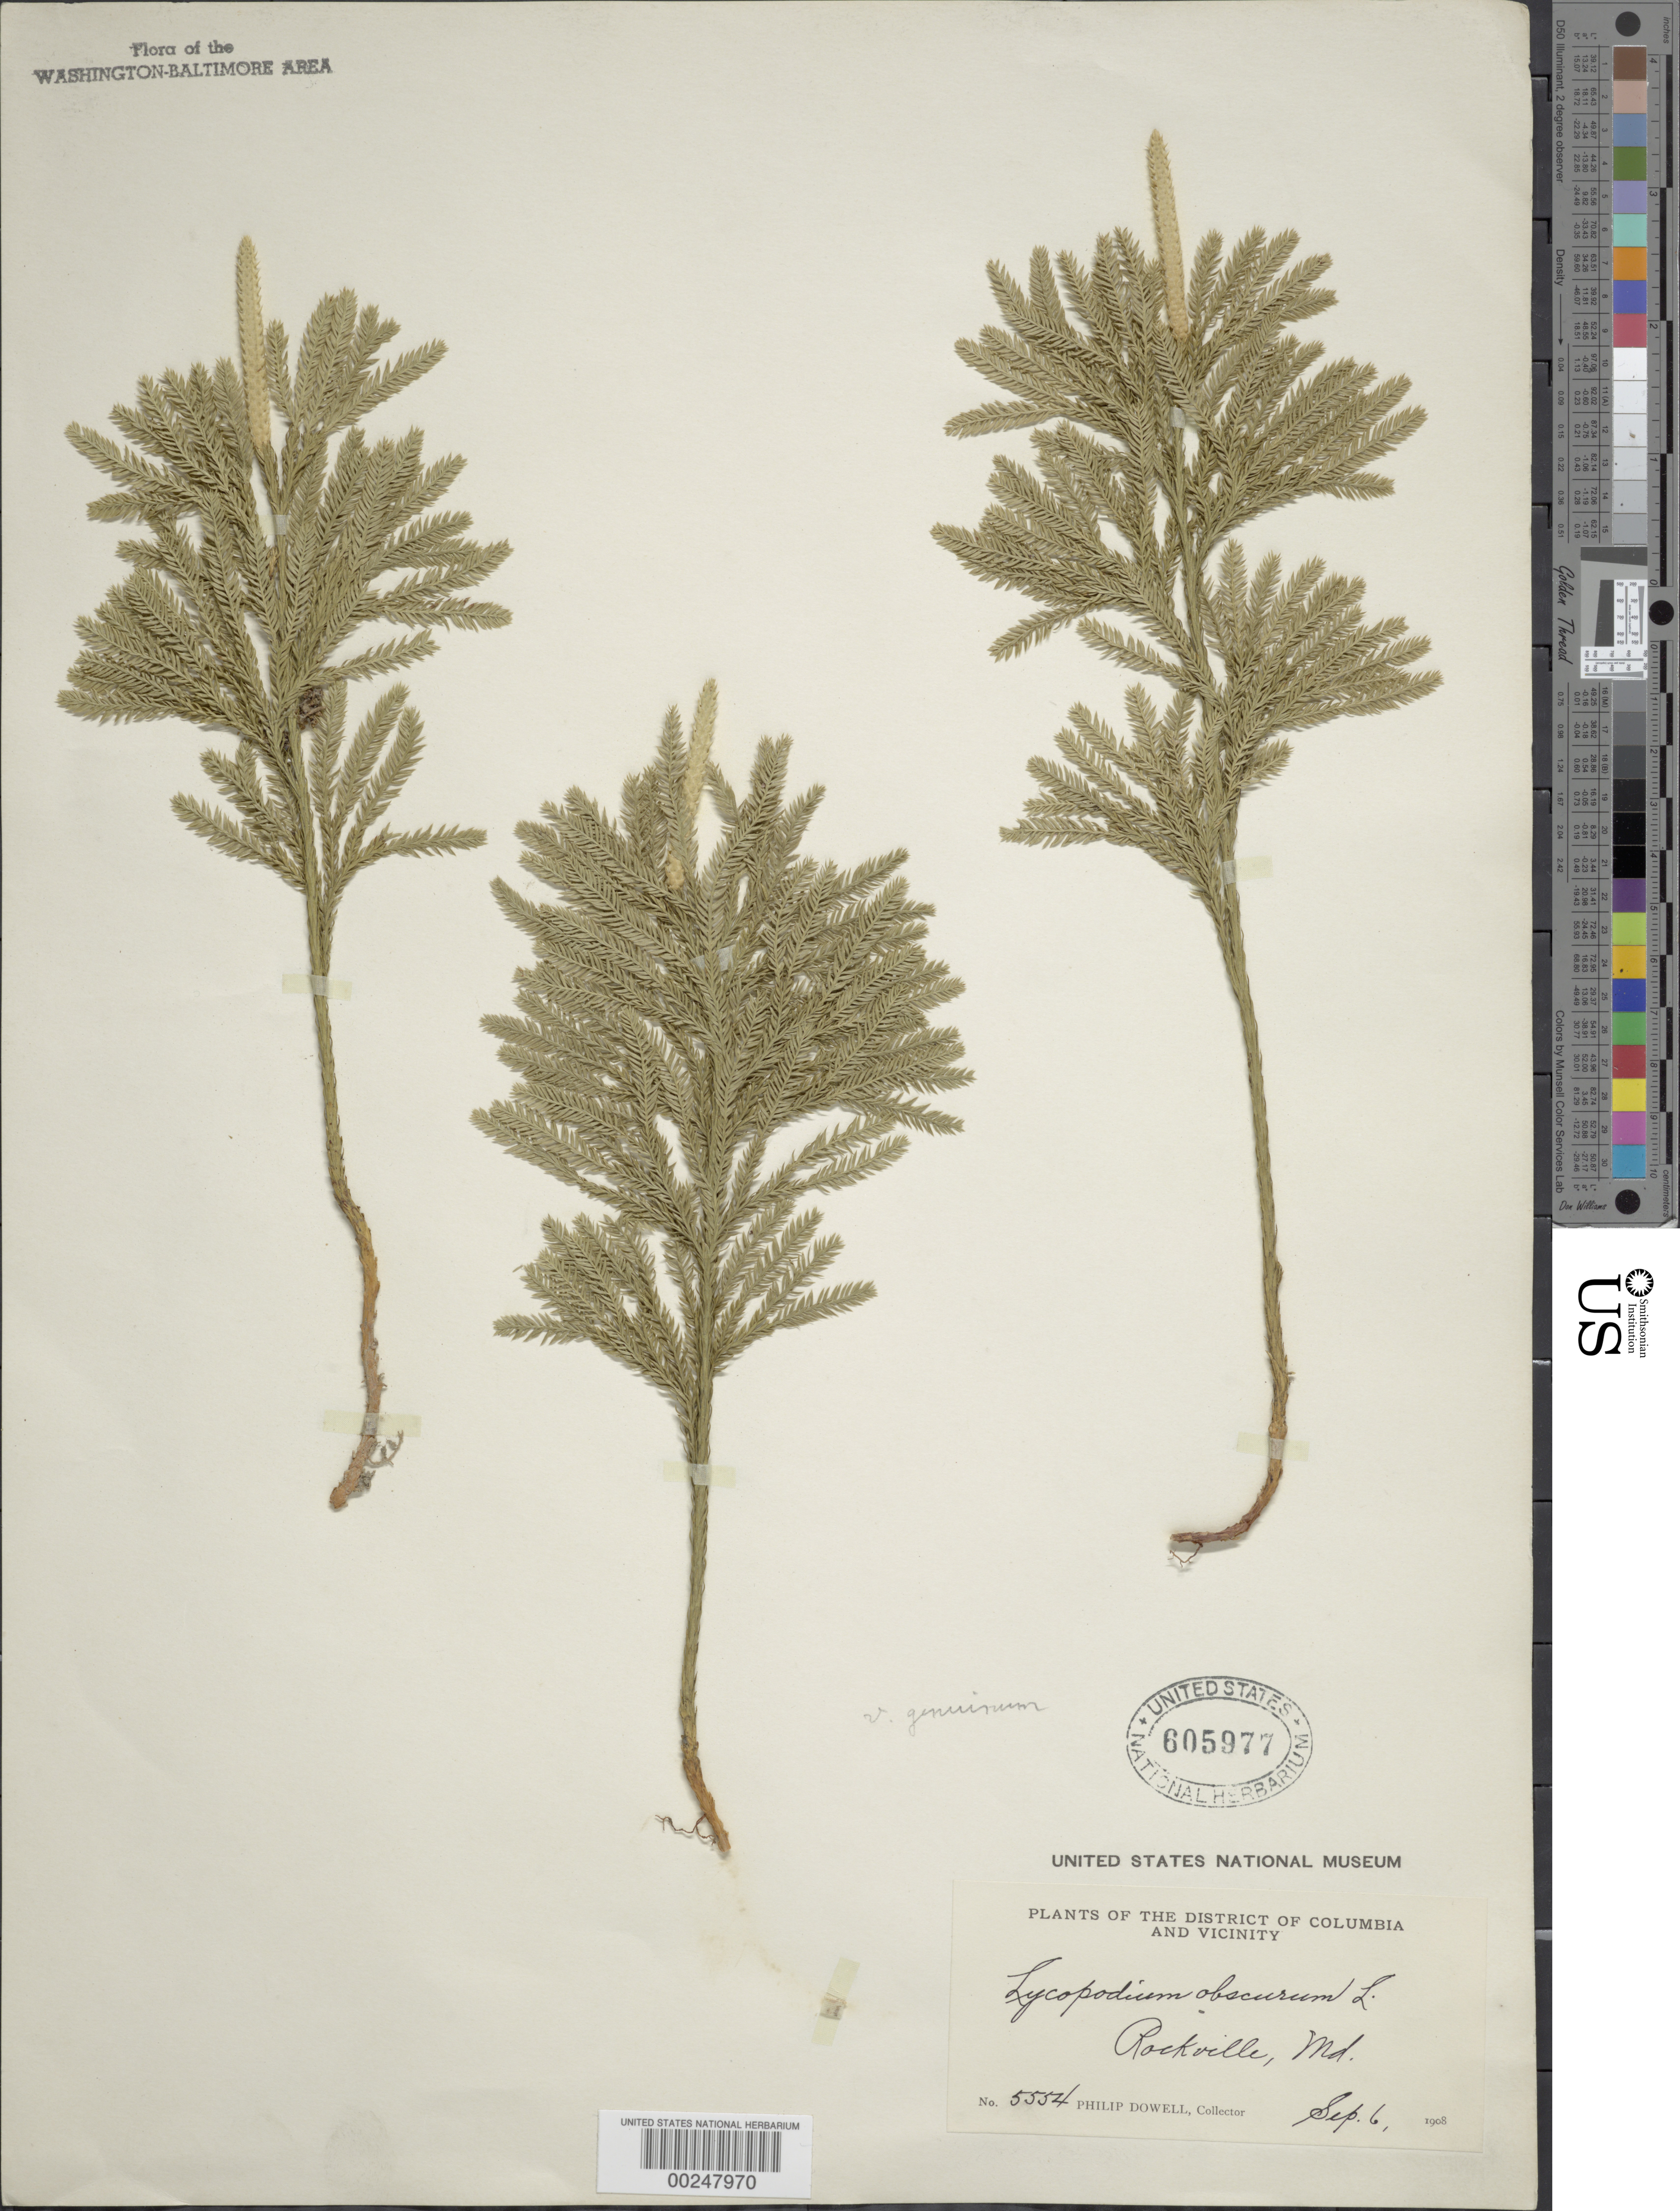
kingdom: Plantae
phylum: Tracheophyta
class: Lycopodiopsida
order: Lycopodiales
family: Lycopodiaceae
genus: Dendrolycopodium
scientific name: Dendrolycopodium obscurum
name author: (L.) A. Haines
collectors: P. Dowell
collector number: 5554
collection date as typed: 06 Sep 1908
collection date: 1908-09-06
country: United States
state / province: Maryland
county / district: Montgomery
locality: Rockville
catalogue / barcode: US 605977